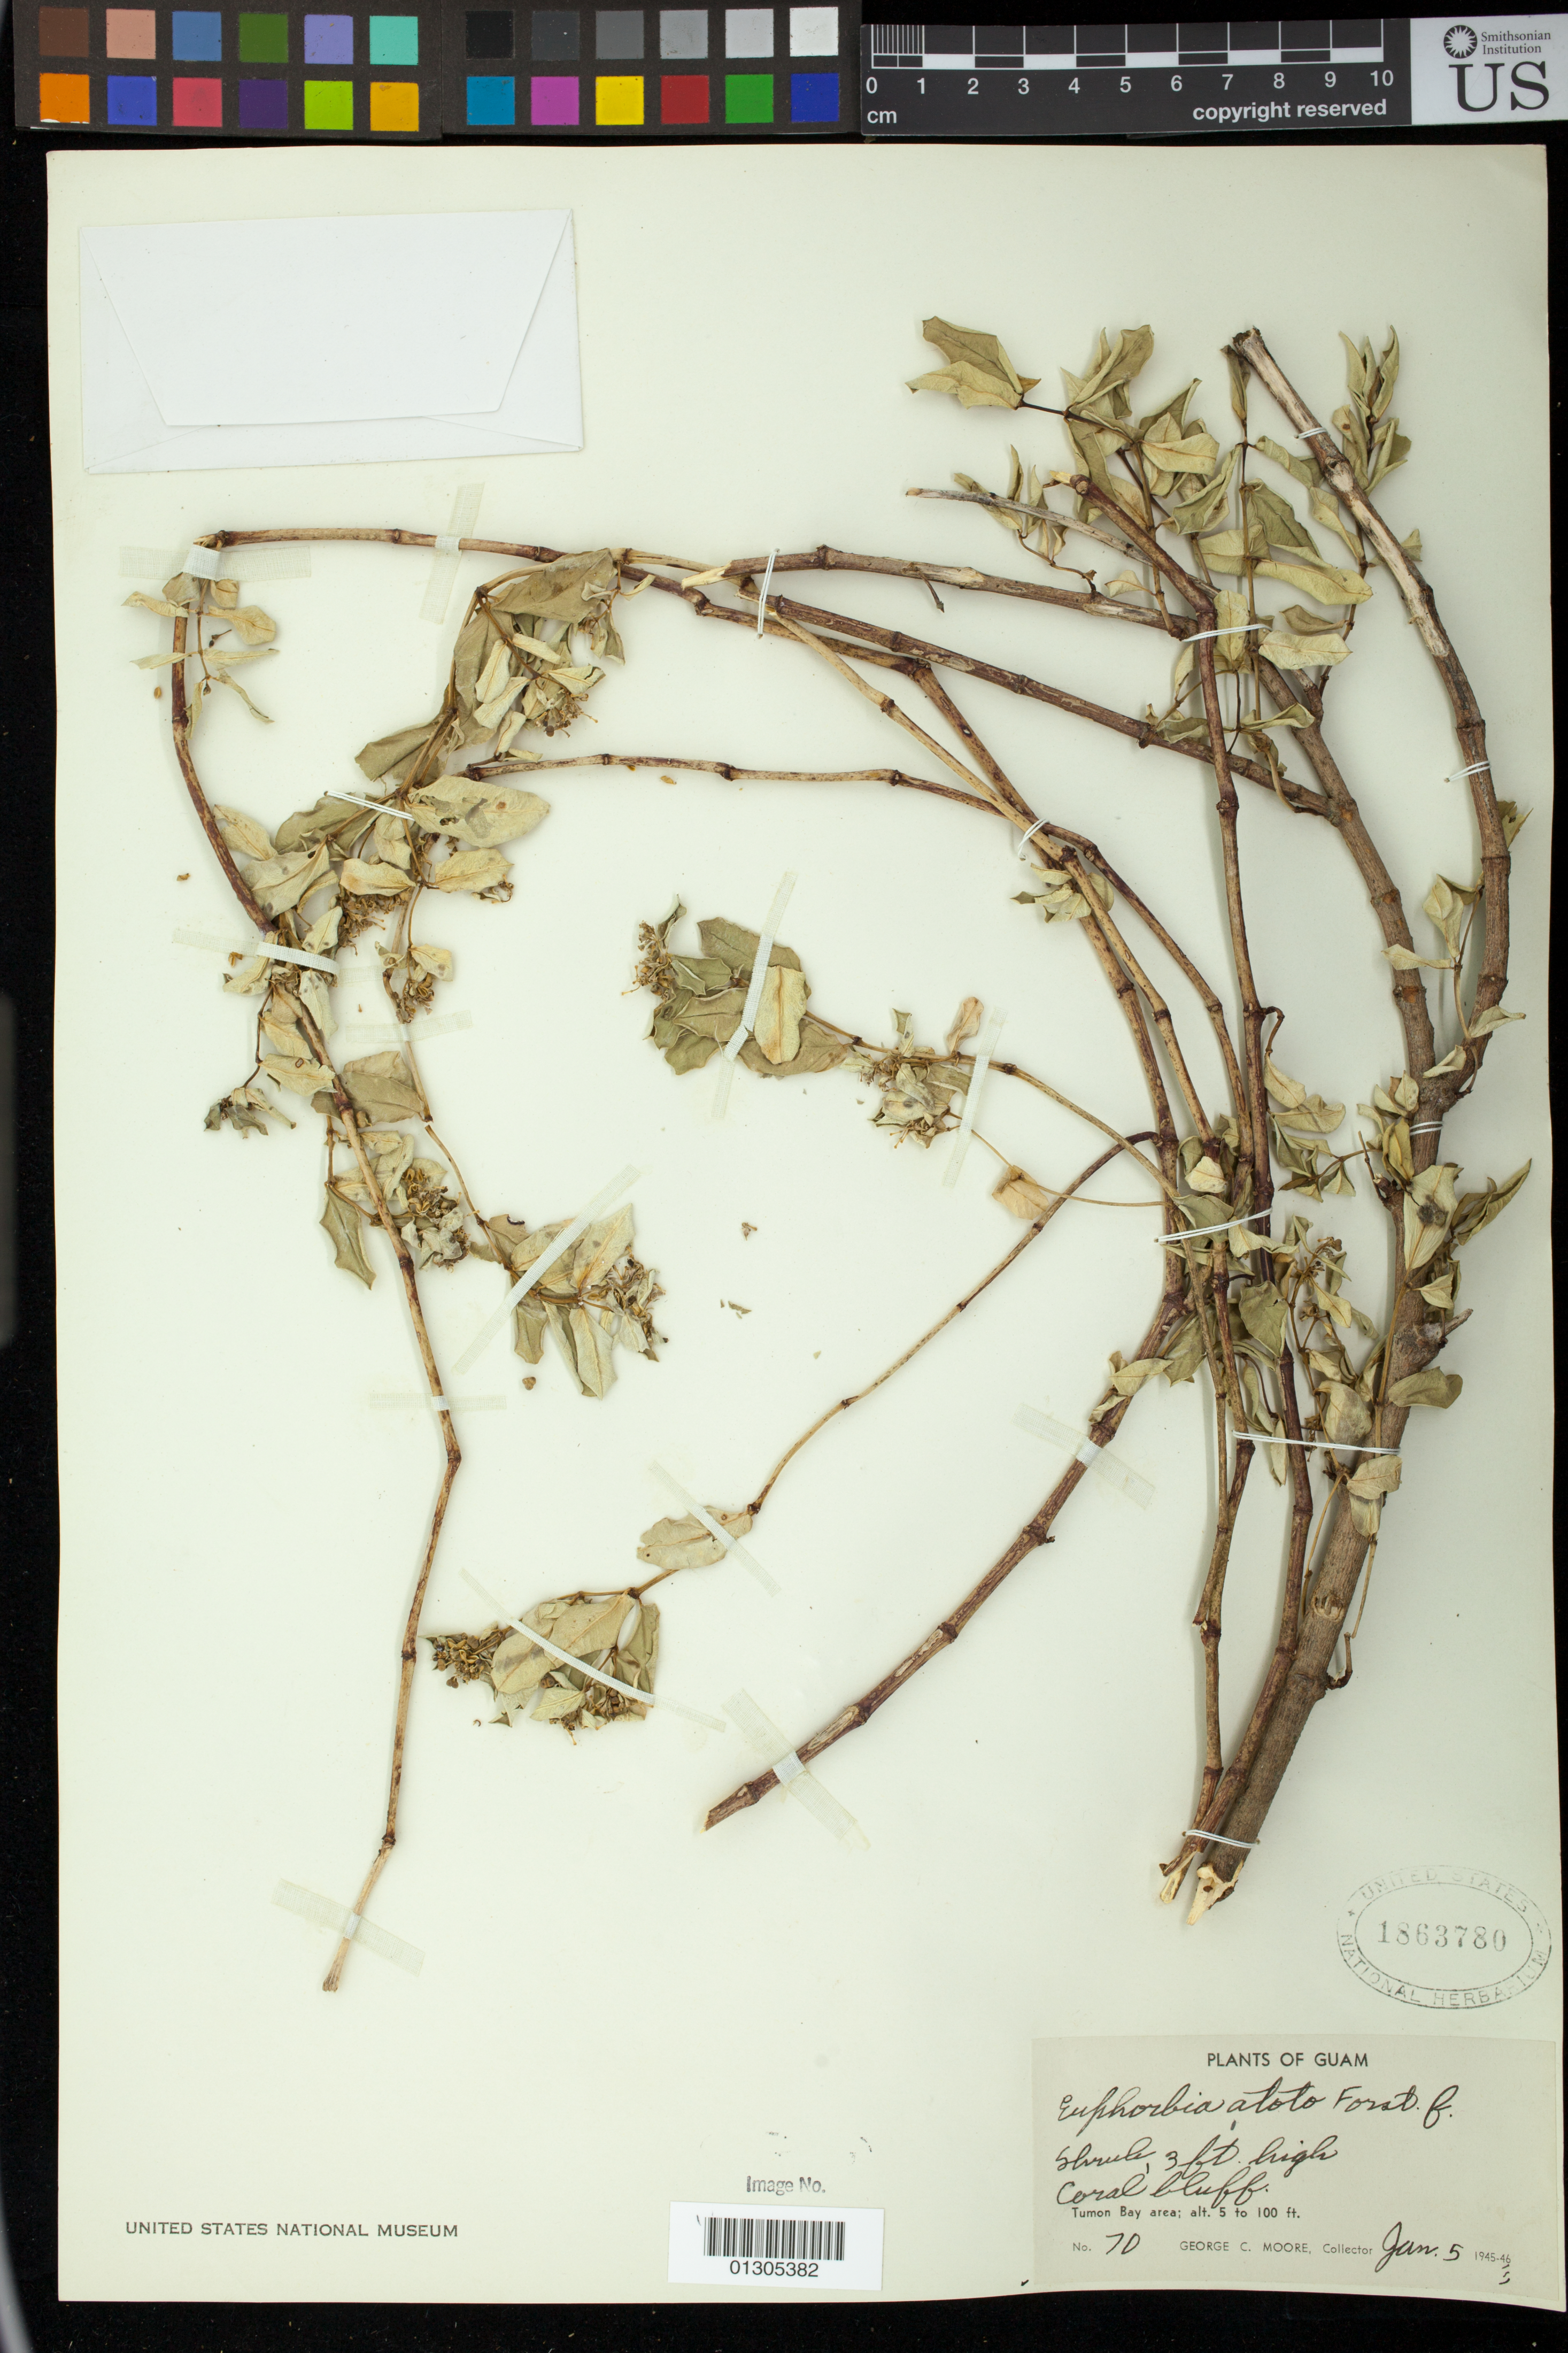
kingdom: Plantae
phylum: Tracheophyta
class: Magnoliopsida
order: Malpighiales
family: Euphorbiaceae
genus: Euphorbia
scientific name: Euphorbia chamissonis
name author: (Klotzsch ex Klotzsch & Garcke) Boiss.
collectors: G. C. Moore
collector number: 70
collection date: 1946-06-05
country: Guam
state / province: Tamuning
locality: Tumon Bay area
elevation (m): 2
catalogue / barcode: US 1863780